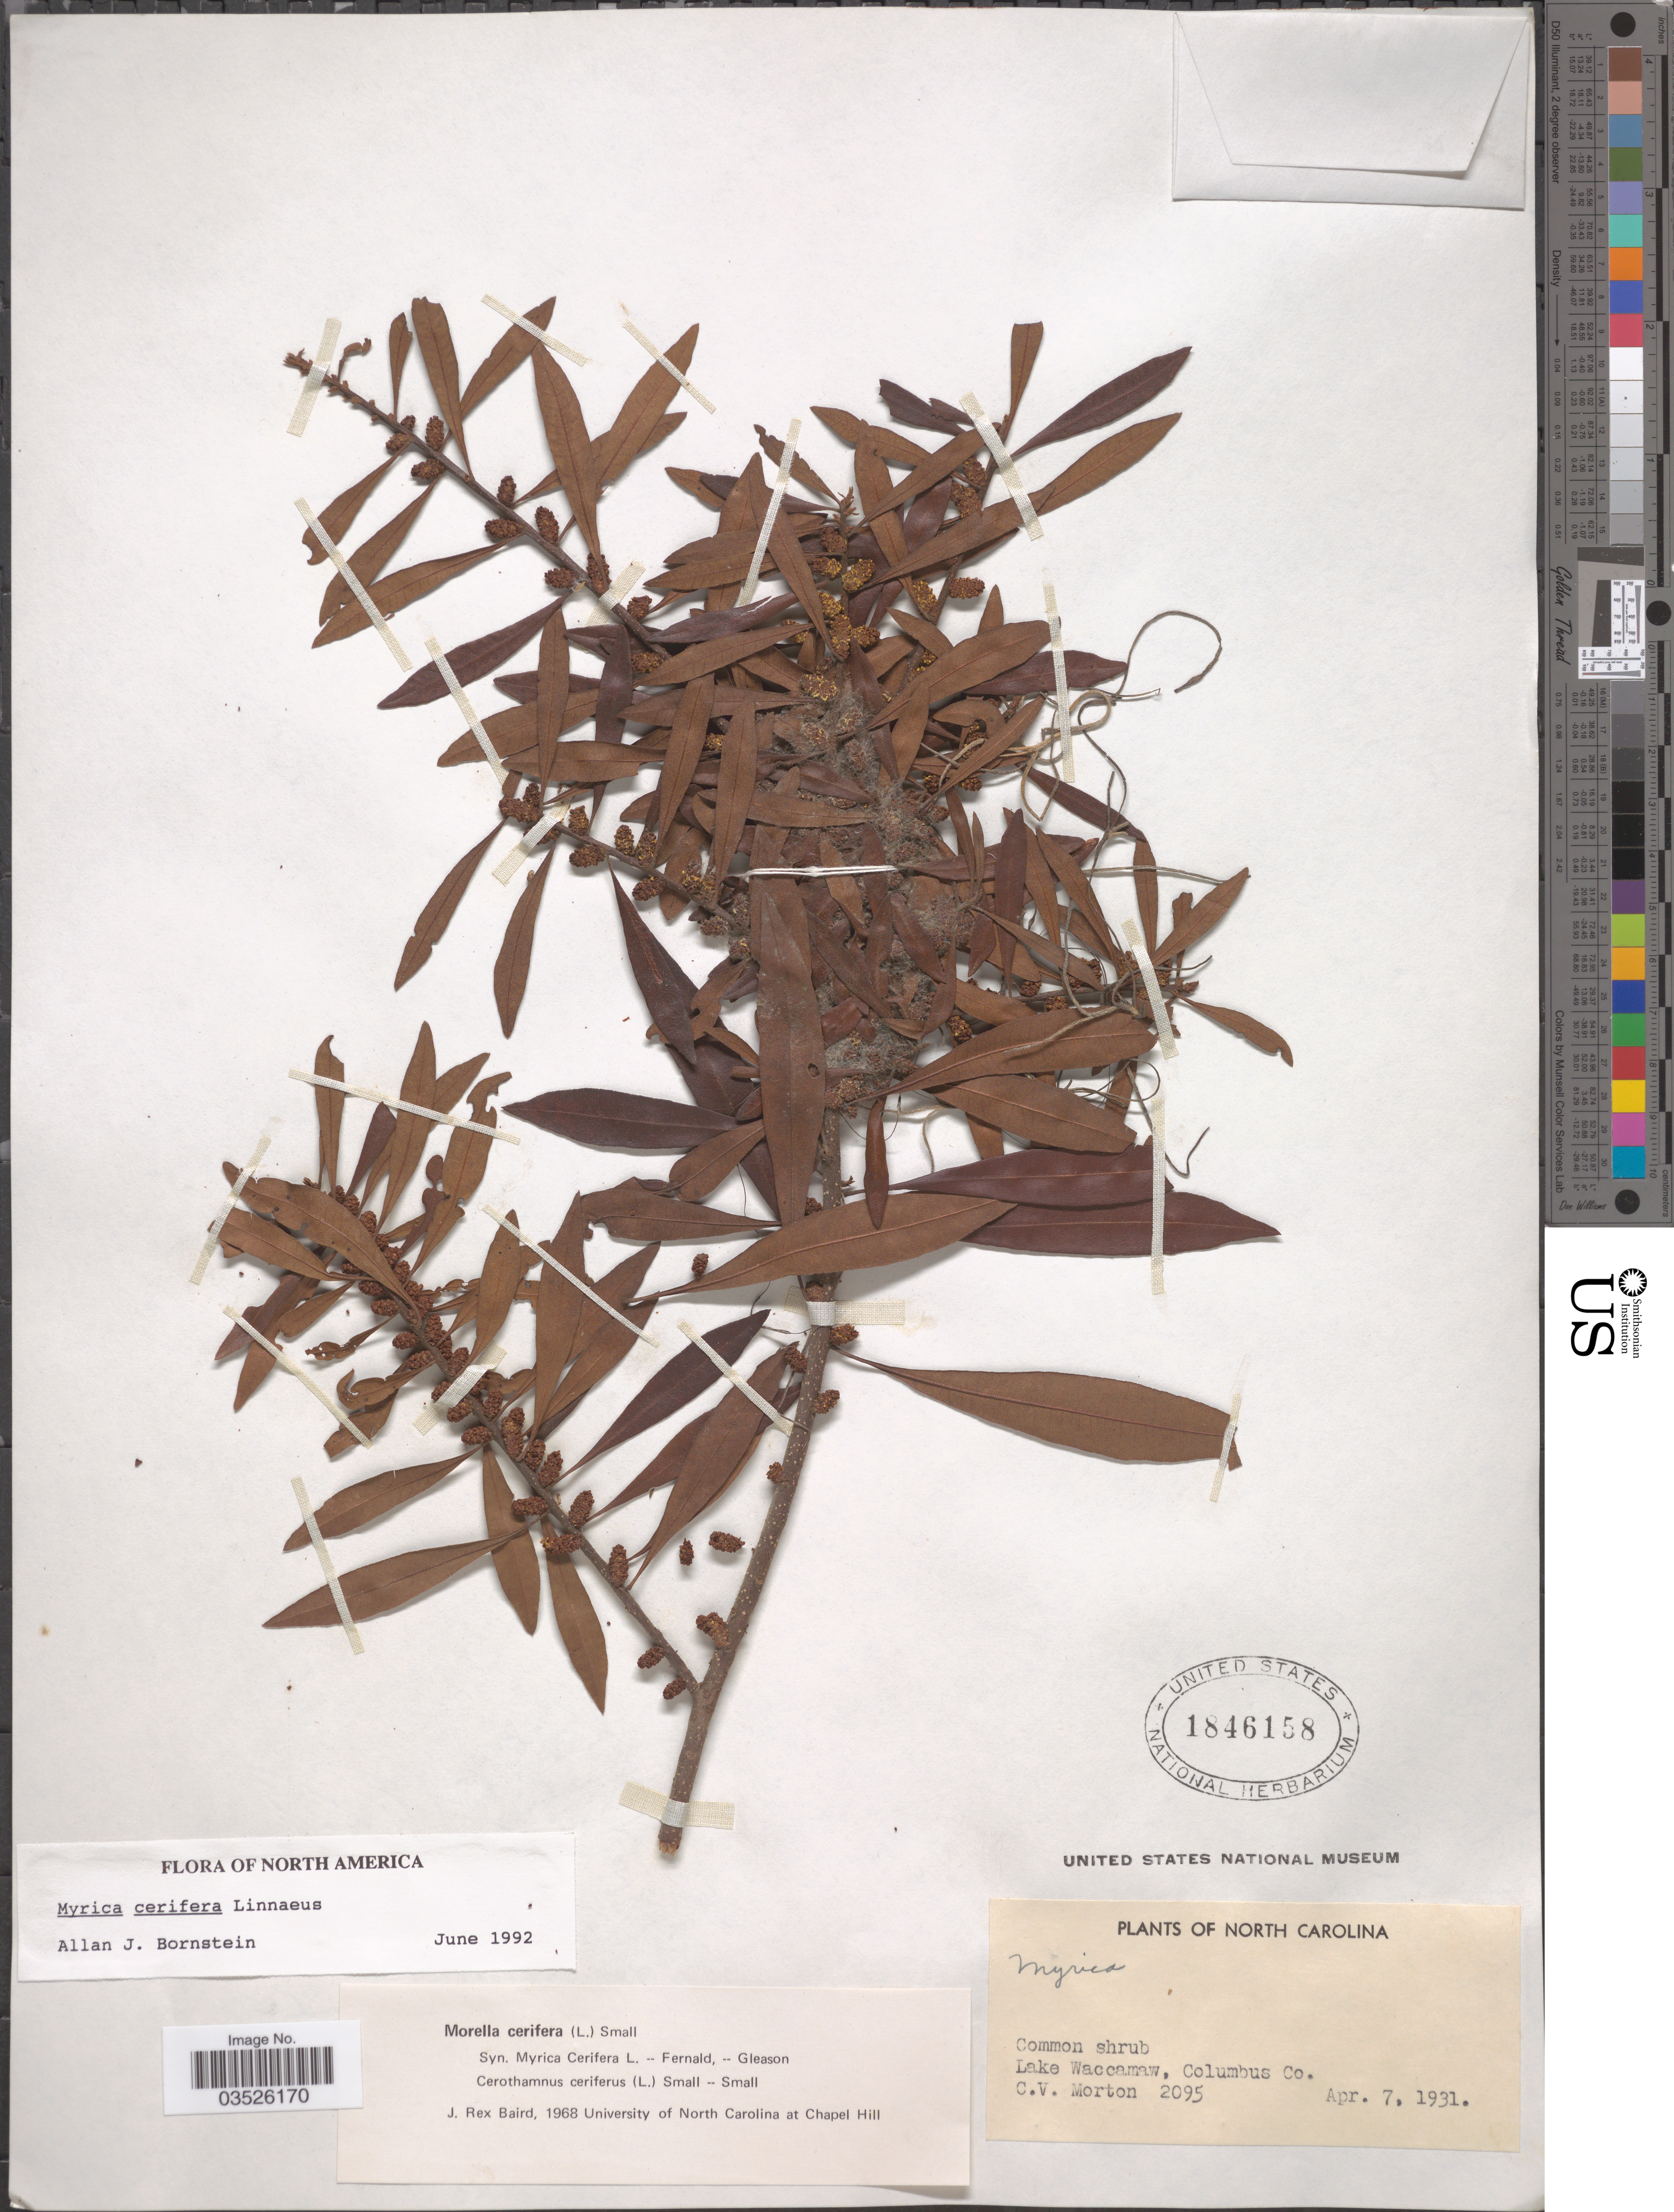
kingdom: Plantae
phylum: Tracheophyta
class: Magnoliopsida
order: Fagales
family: Myricaceae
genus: Morella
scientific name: Morella cerifera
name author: (L.) Small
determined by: Baird, James Rex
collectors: C. V. Morton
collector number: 2095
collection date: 1931-04-07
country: United States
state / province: North Carolina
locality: Lake Waccamaw, Columbus Co.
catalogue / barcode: US 1846158